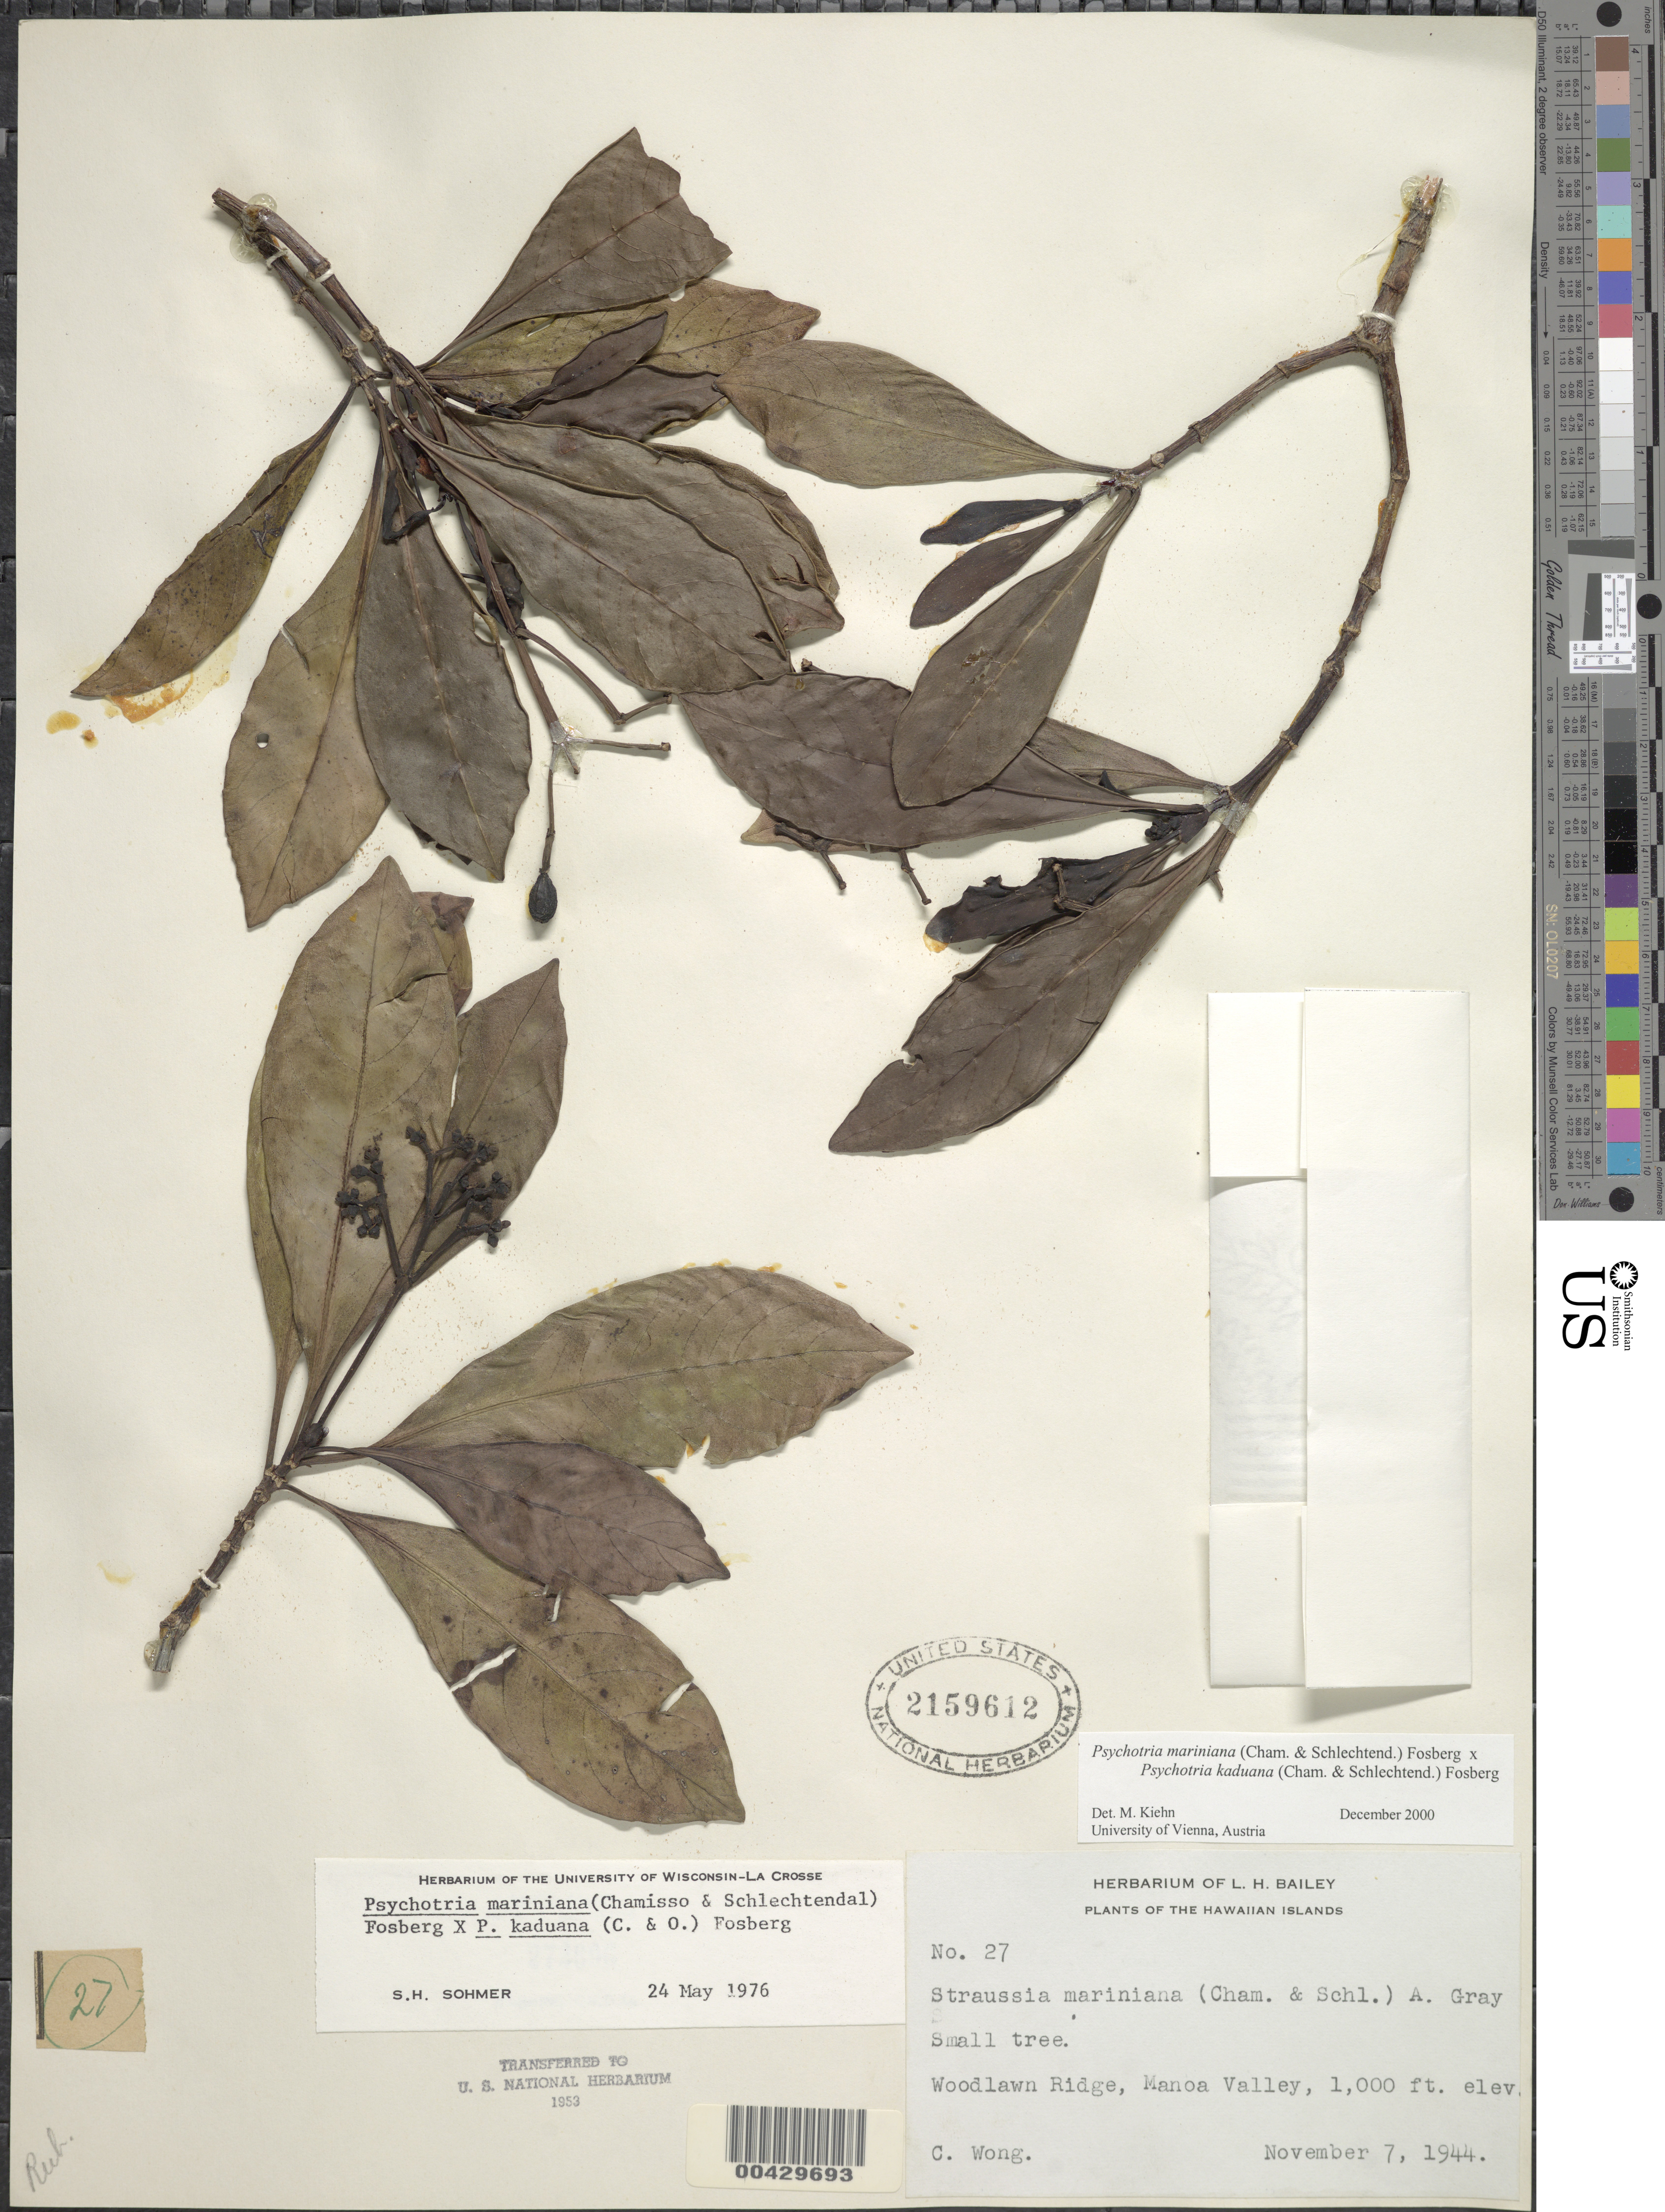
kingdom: Plantae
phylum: Tracheophyta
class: Magnoliopsida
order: Gentianales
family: Rubiaceae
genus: Psychotria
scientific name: Psychotria kaduana x P. mariniana (Cham. & Schltdl.) Fosberg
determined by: Kiehn, M.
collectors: C. Wong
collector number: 27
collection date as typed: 7 Nov 1944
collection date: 1944-11-07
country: United States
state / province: Hawaii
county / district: Kauai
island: Kaua'i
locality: Woodlawn Ridge, Manoa Valley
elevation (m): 305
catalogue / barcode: US 2159612